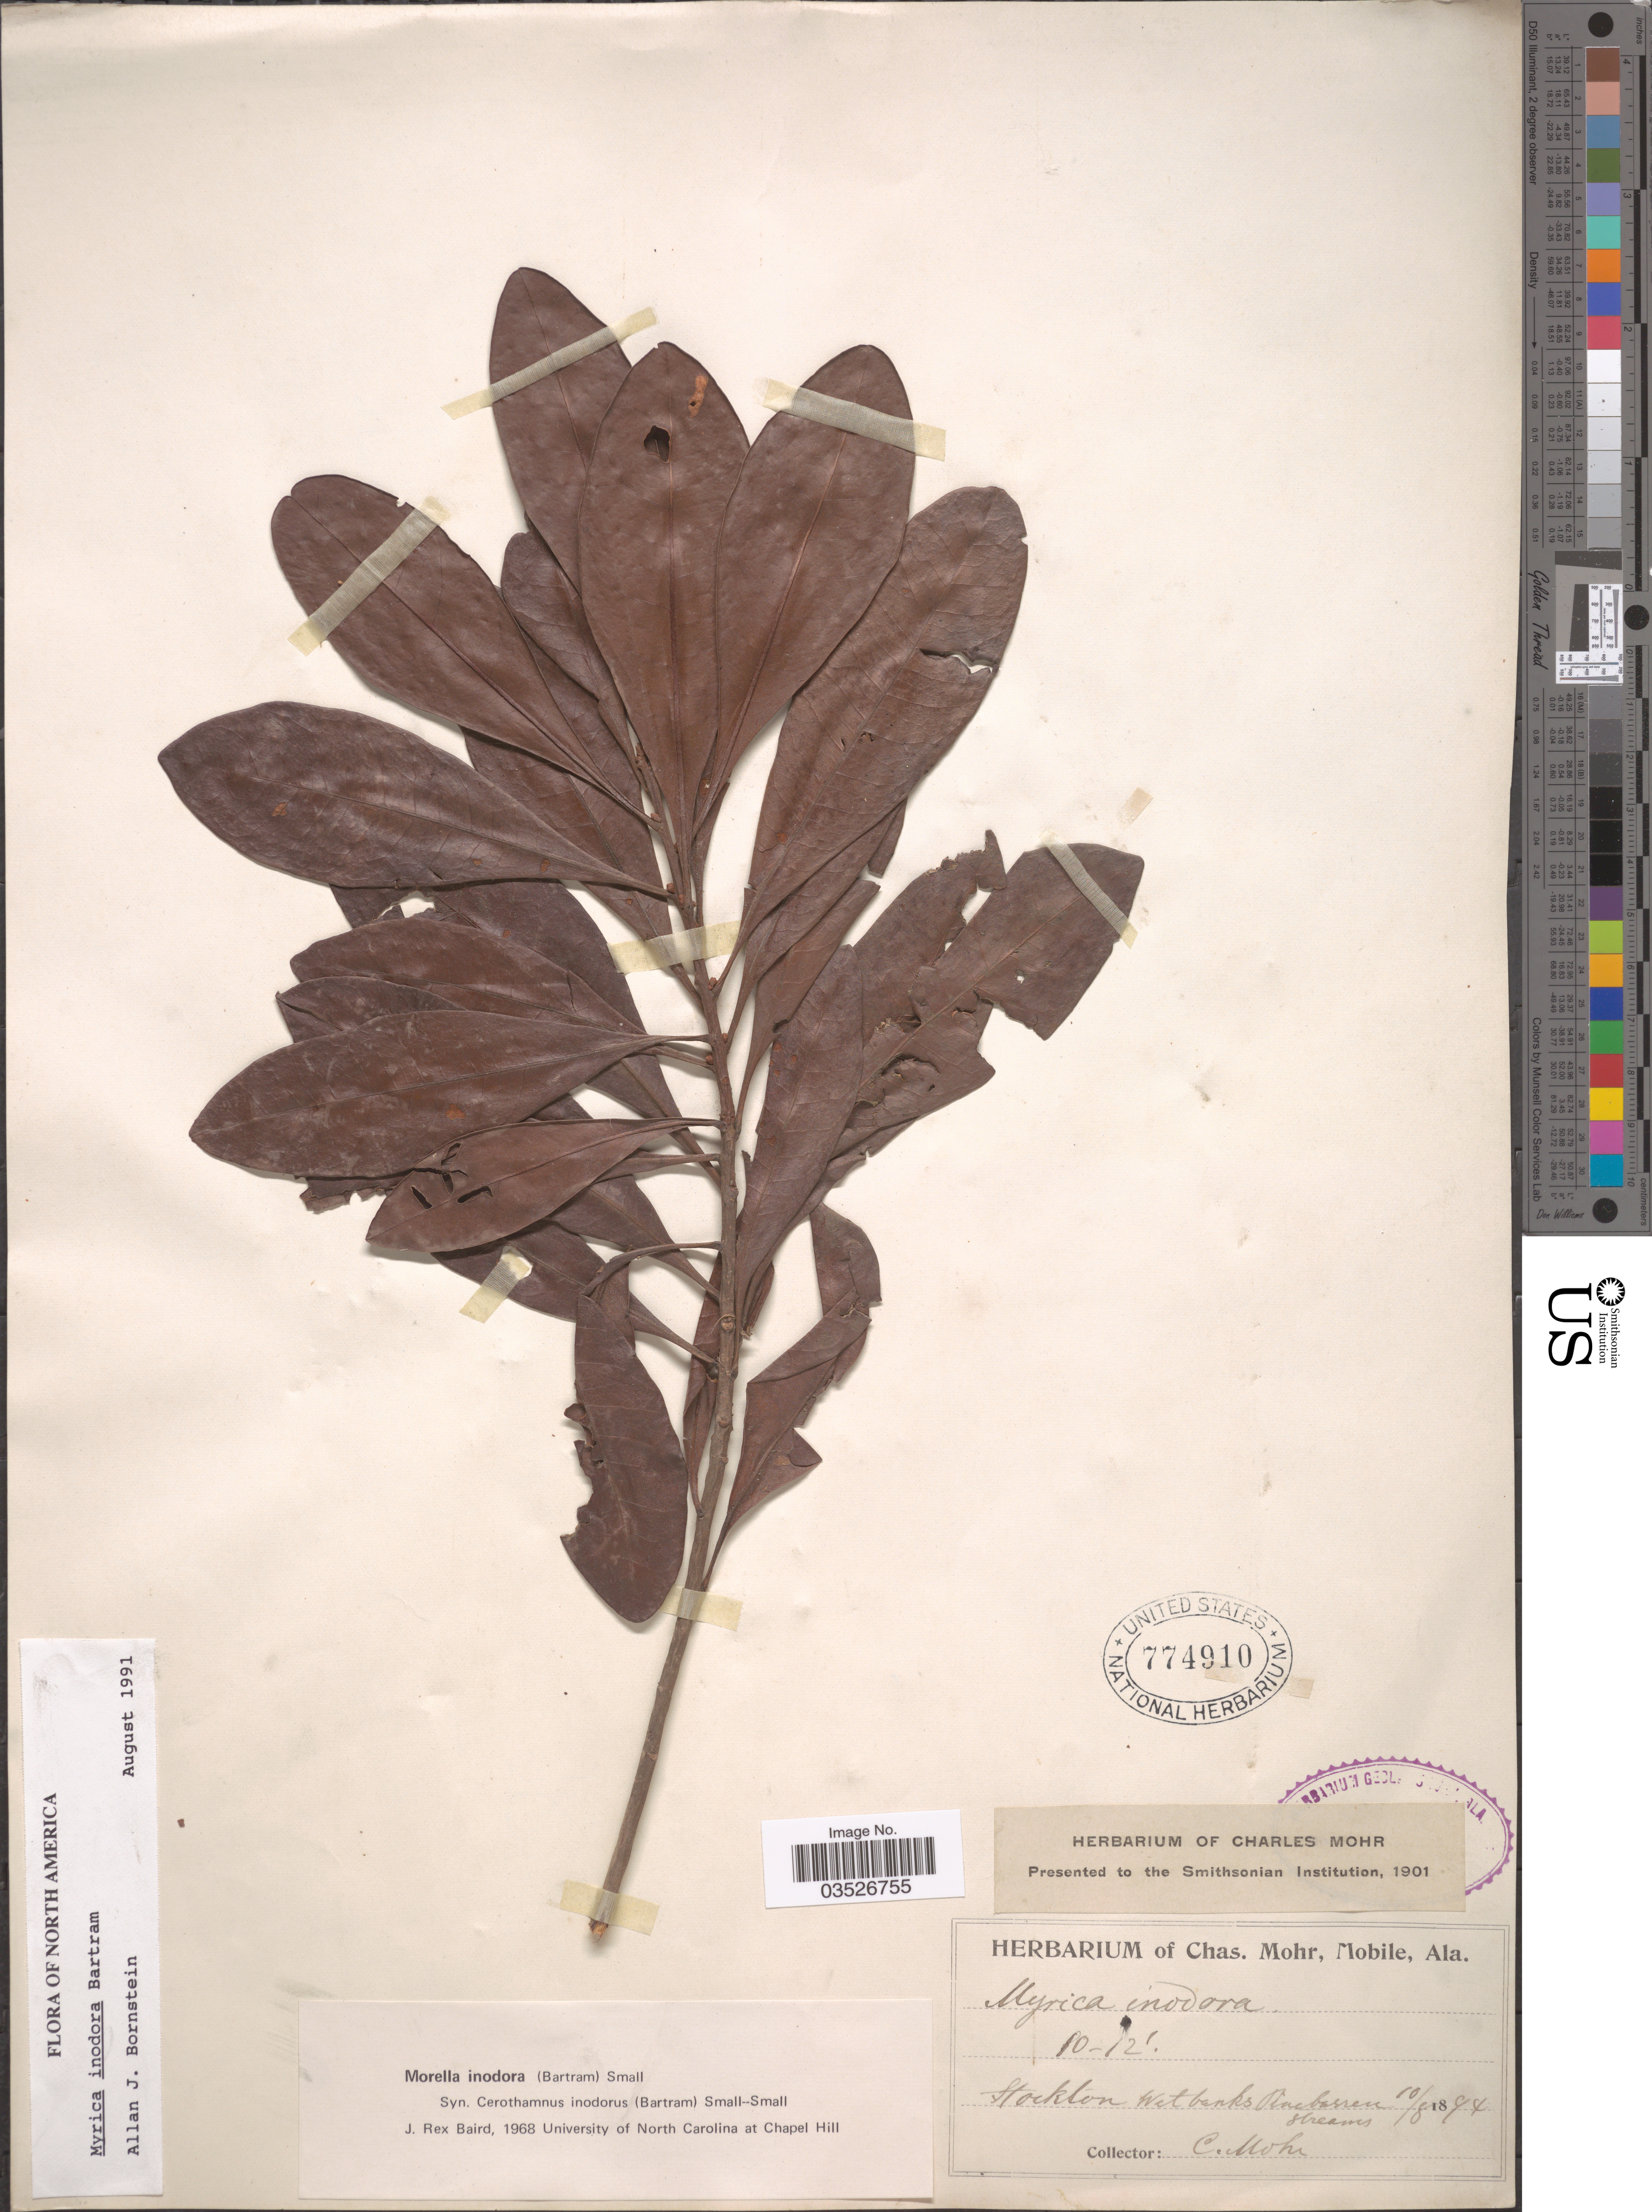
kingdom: Plantae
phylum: Tracheophyta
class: Magnoliopsida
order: Fagales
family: Myricaceae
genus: Morella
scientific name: Morella inodora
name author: (W. Bartram) Small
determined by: Baird, James Rex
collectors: Mohr, C. T. (herbarium)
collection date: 1894-10-08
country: United States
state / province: Alabama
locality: Stockton wet banks Pine barren streams.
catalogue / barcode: US 774910